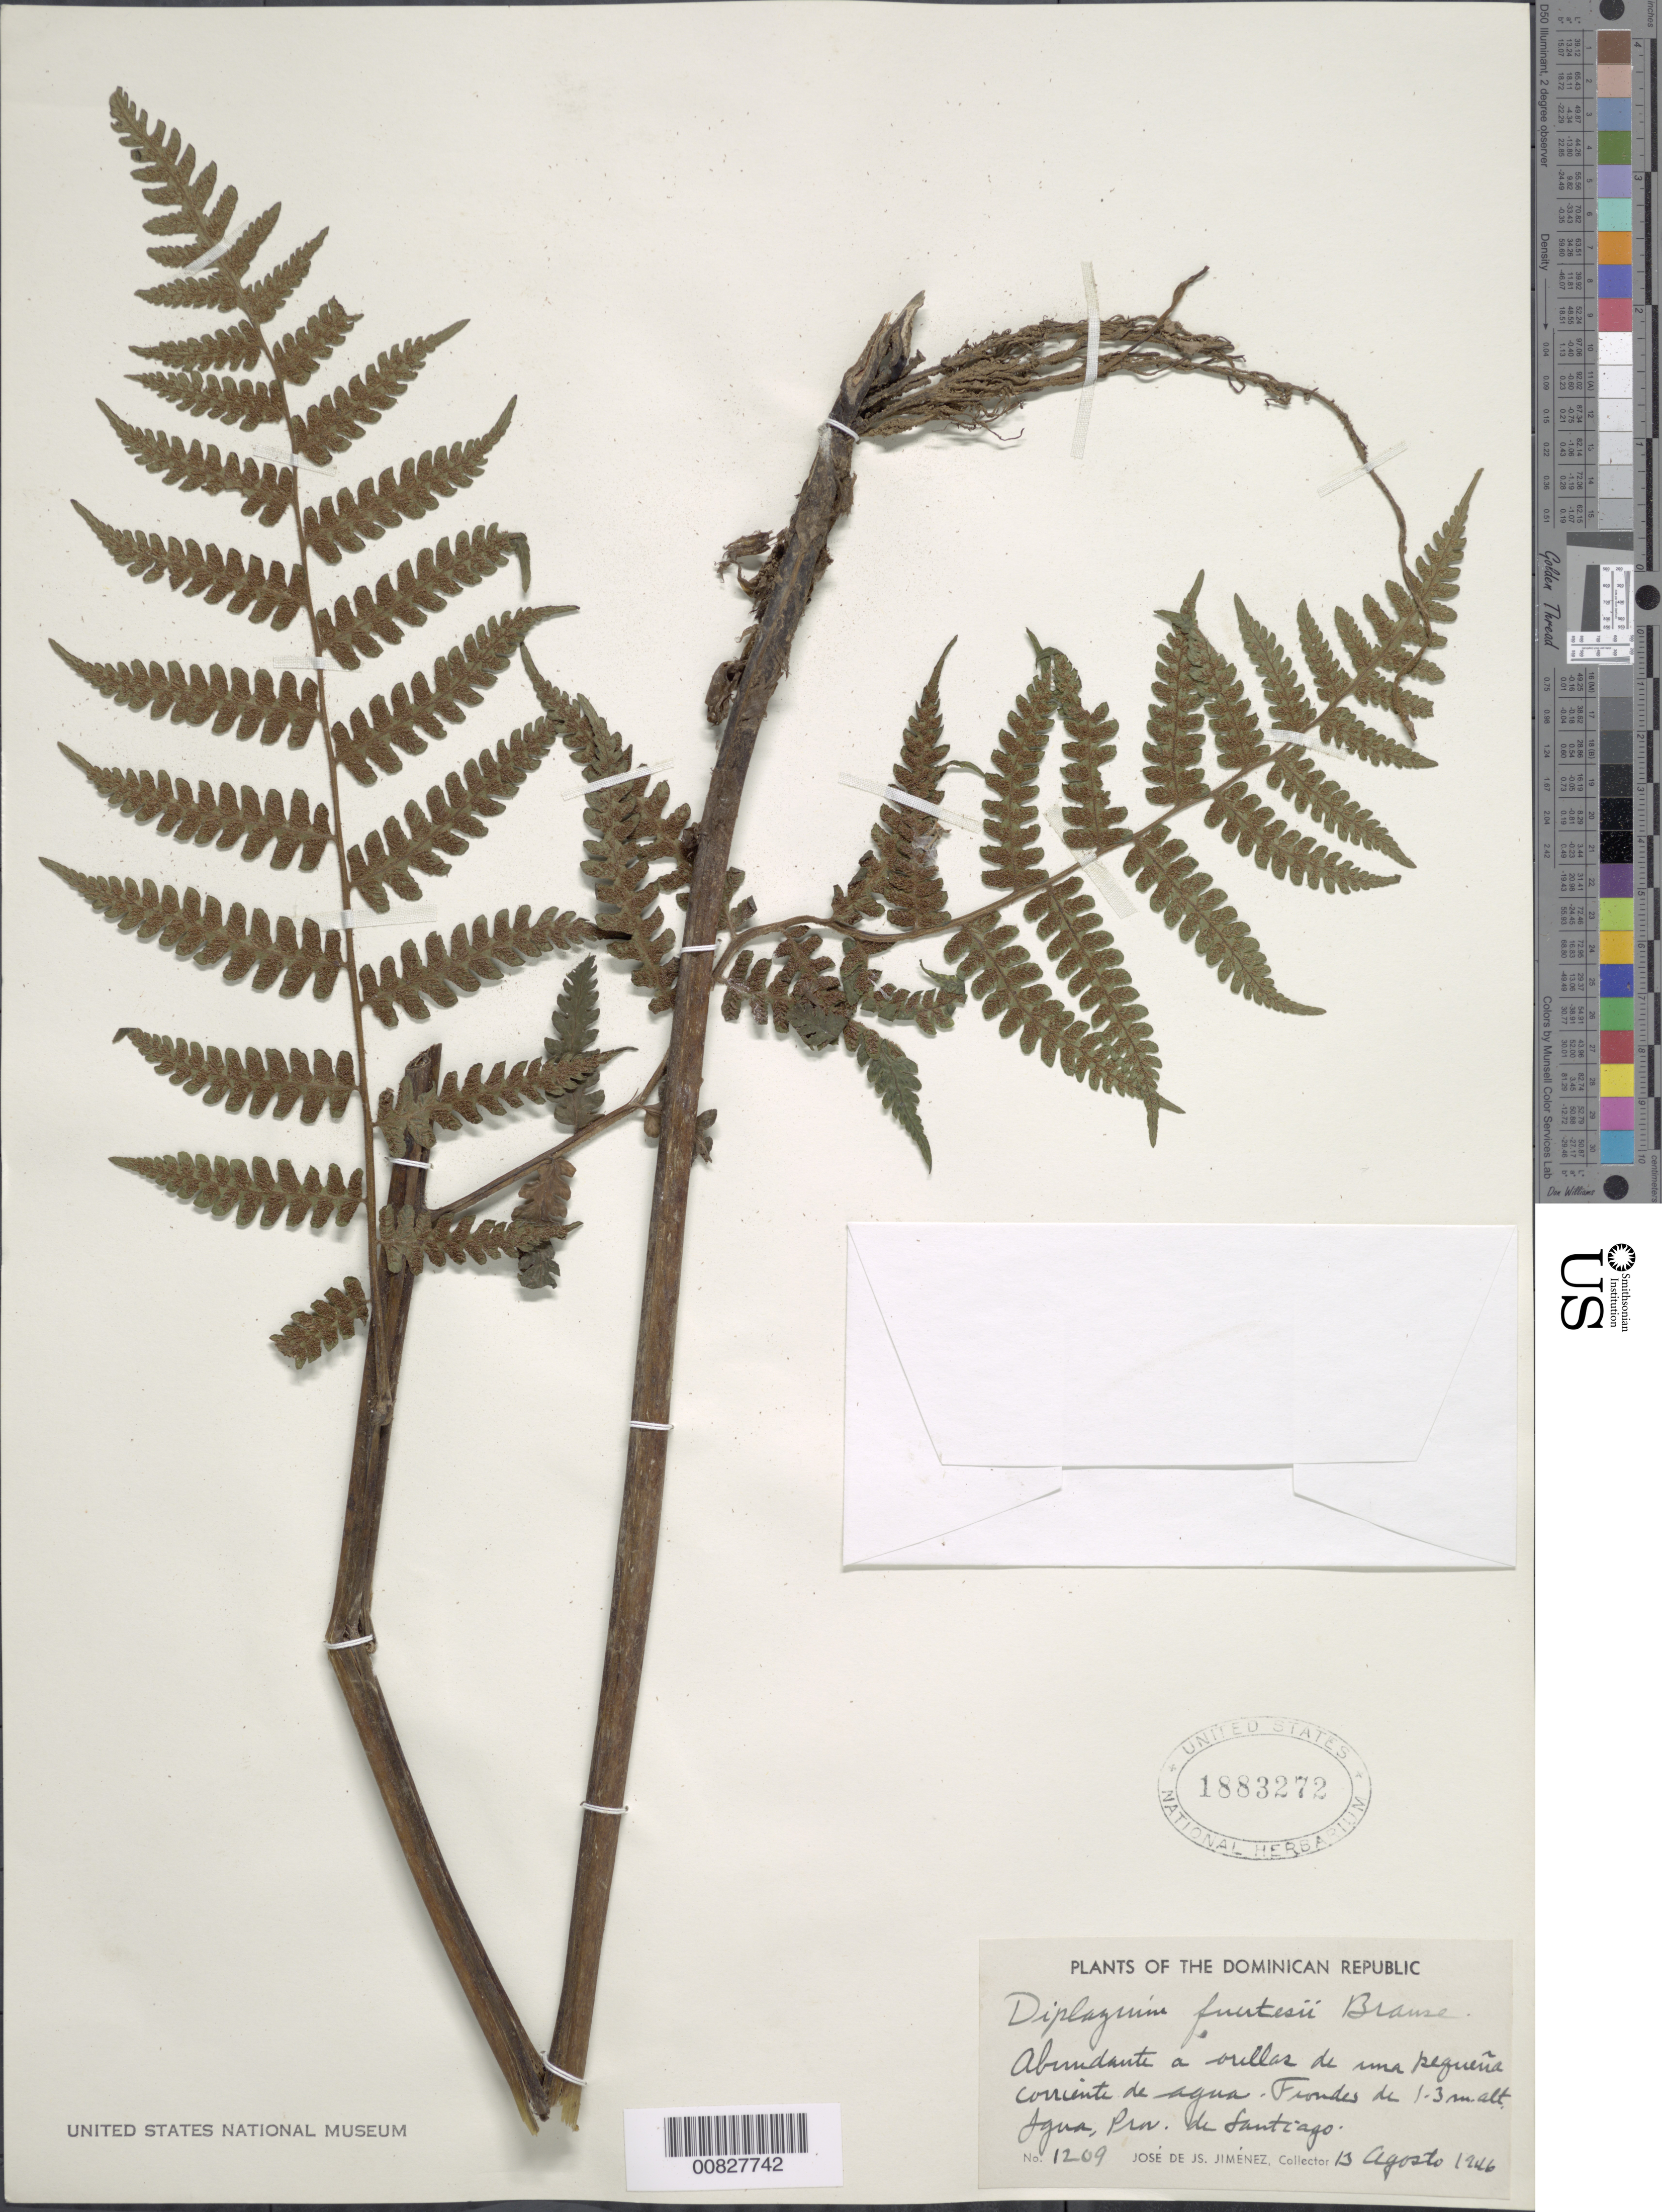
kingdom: Plantae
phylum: Tracheophyta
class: Polypodiopsida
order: Polypodiales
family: Athyriaceae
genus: Diplazium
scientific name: Diplazium fuertesii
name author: Brause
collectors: J. J. Jiménez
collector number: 1209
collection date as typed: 13 Aug 1946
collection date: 1946-08-13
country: Dominican Republic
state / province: Santiago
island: Hispaniola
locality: Igua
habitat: Orillas de una pequena corriente de agua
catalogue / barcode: US 1883272